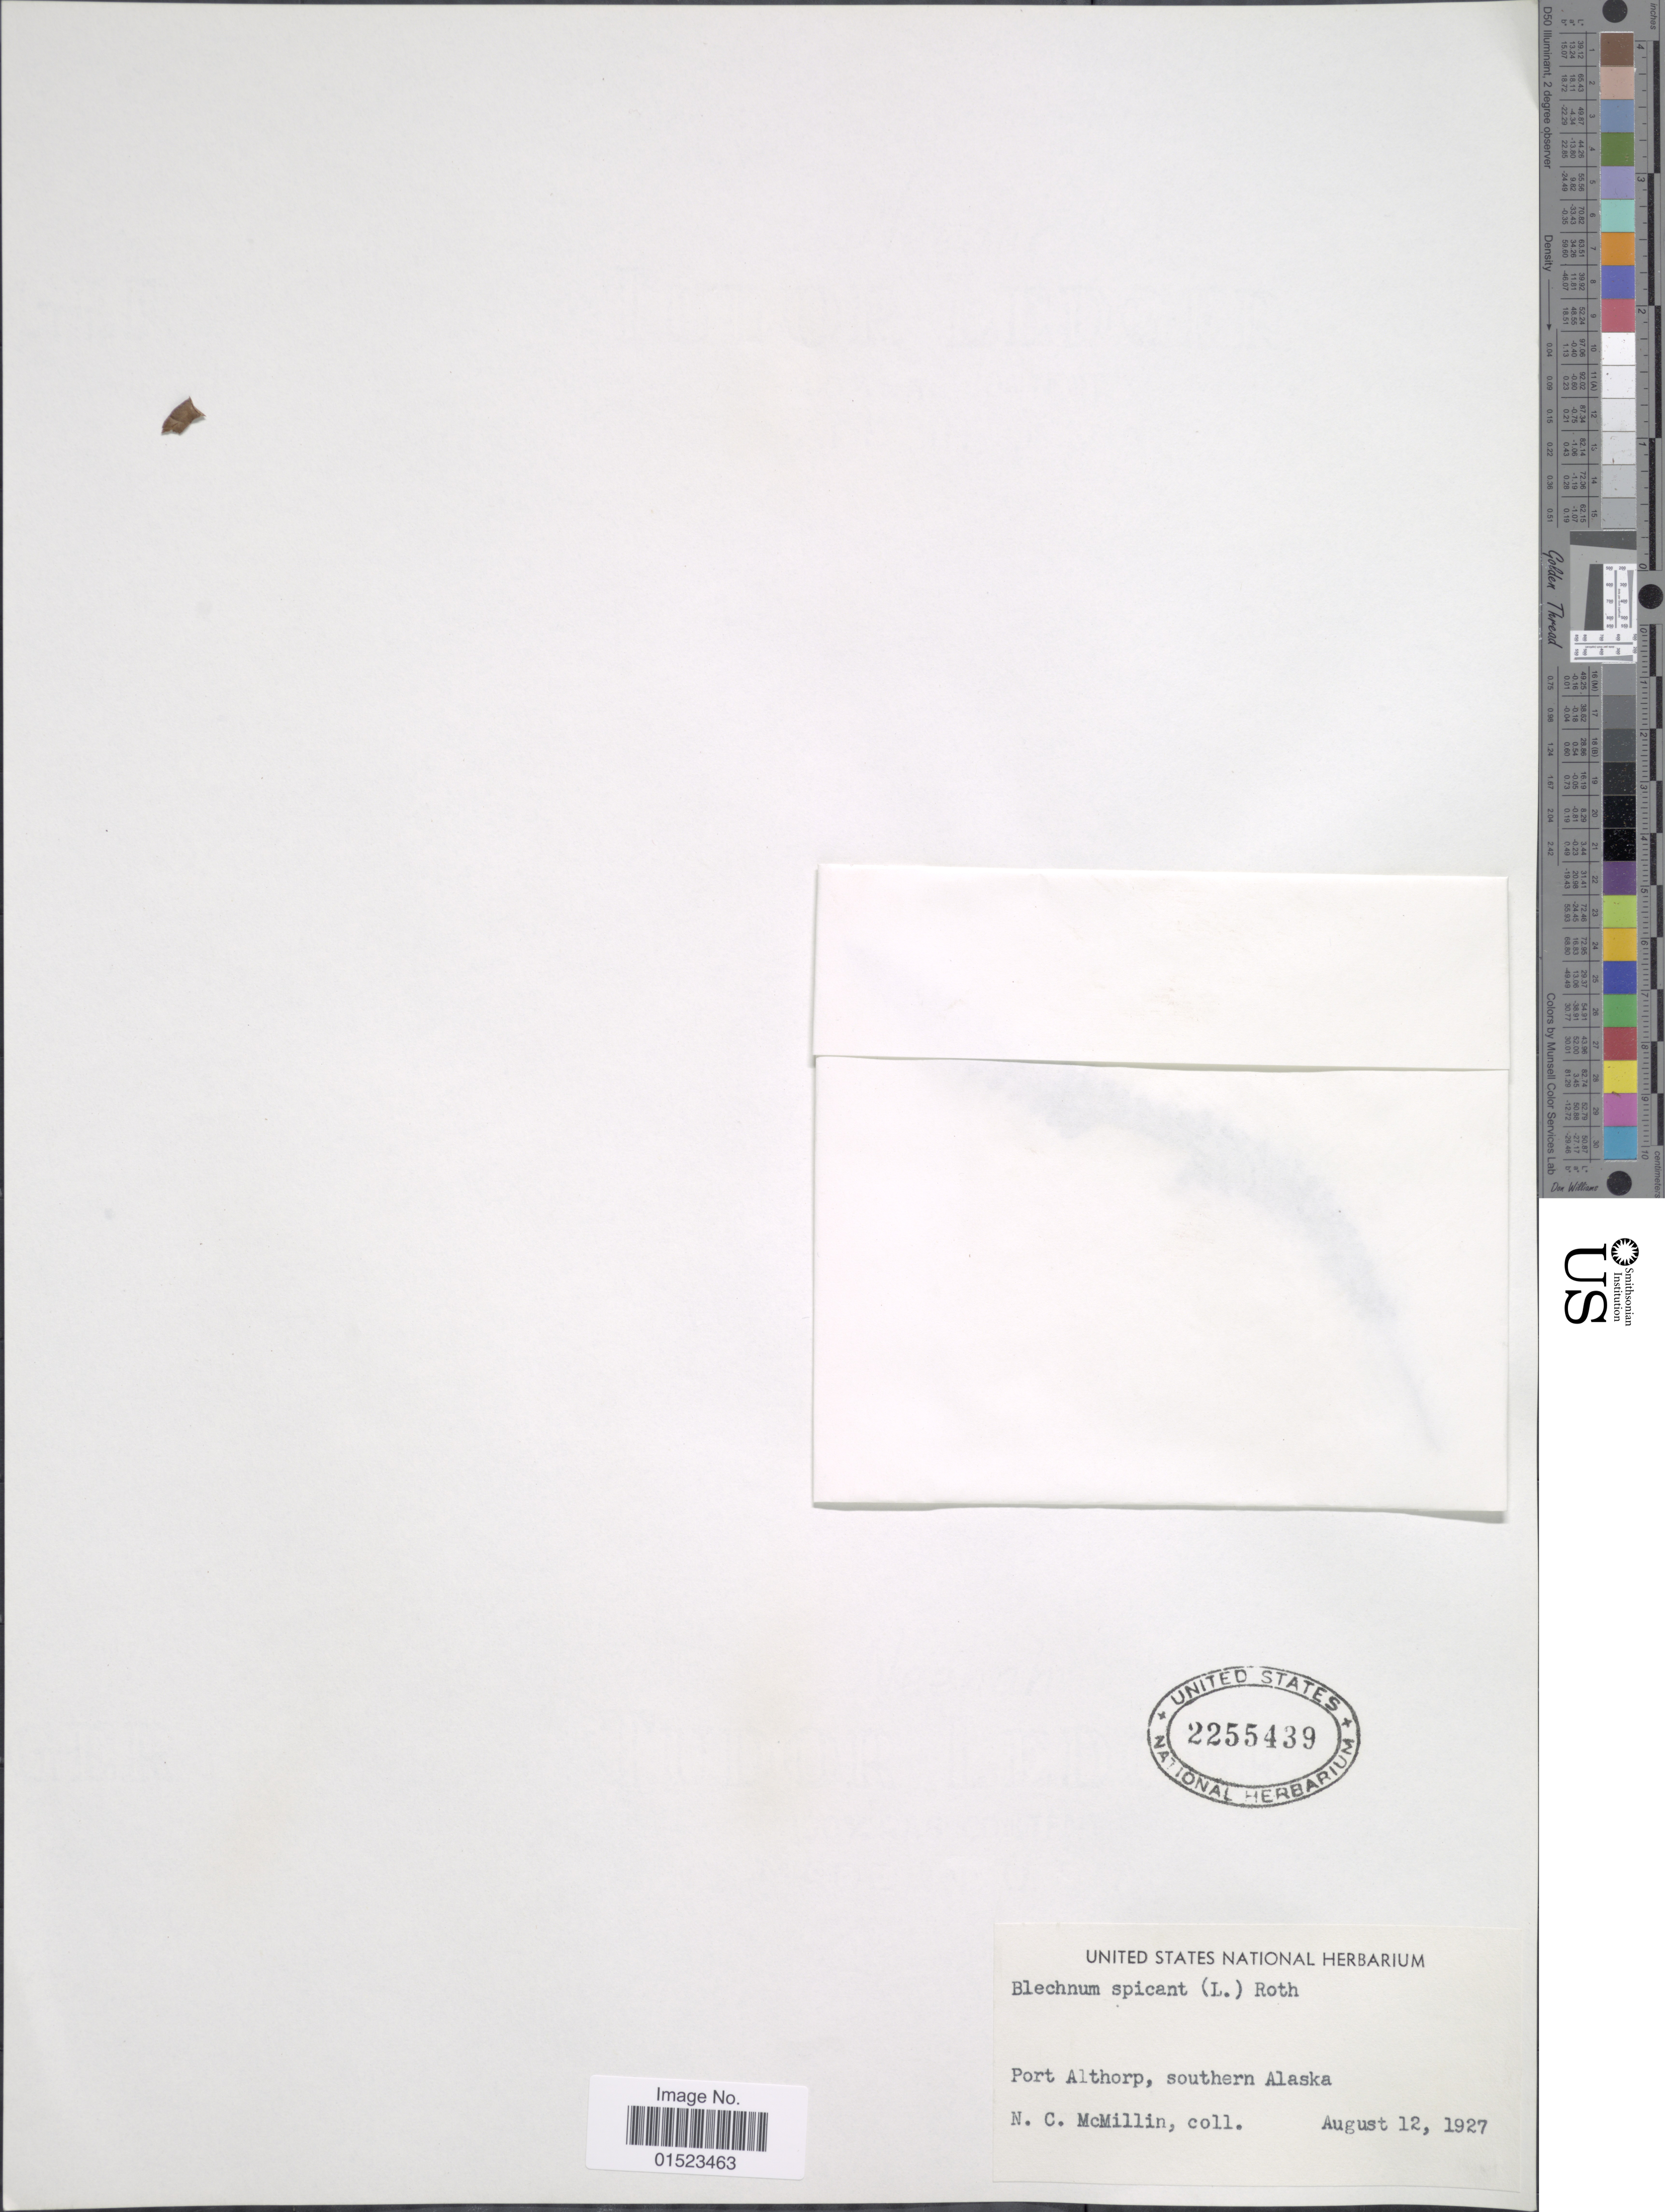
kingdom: Plantae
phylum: Tracheophyta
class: Polypodiopsida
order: Polypodiales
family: Blechnaceae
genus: Blechnum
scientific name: Blechnum spicant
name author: (L.) Sm.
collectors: H. McMillin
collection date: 1927-08-12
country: United States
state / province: Alaska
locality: Port Althorp, southern Alaska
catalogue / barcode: US 2255439